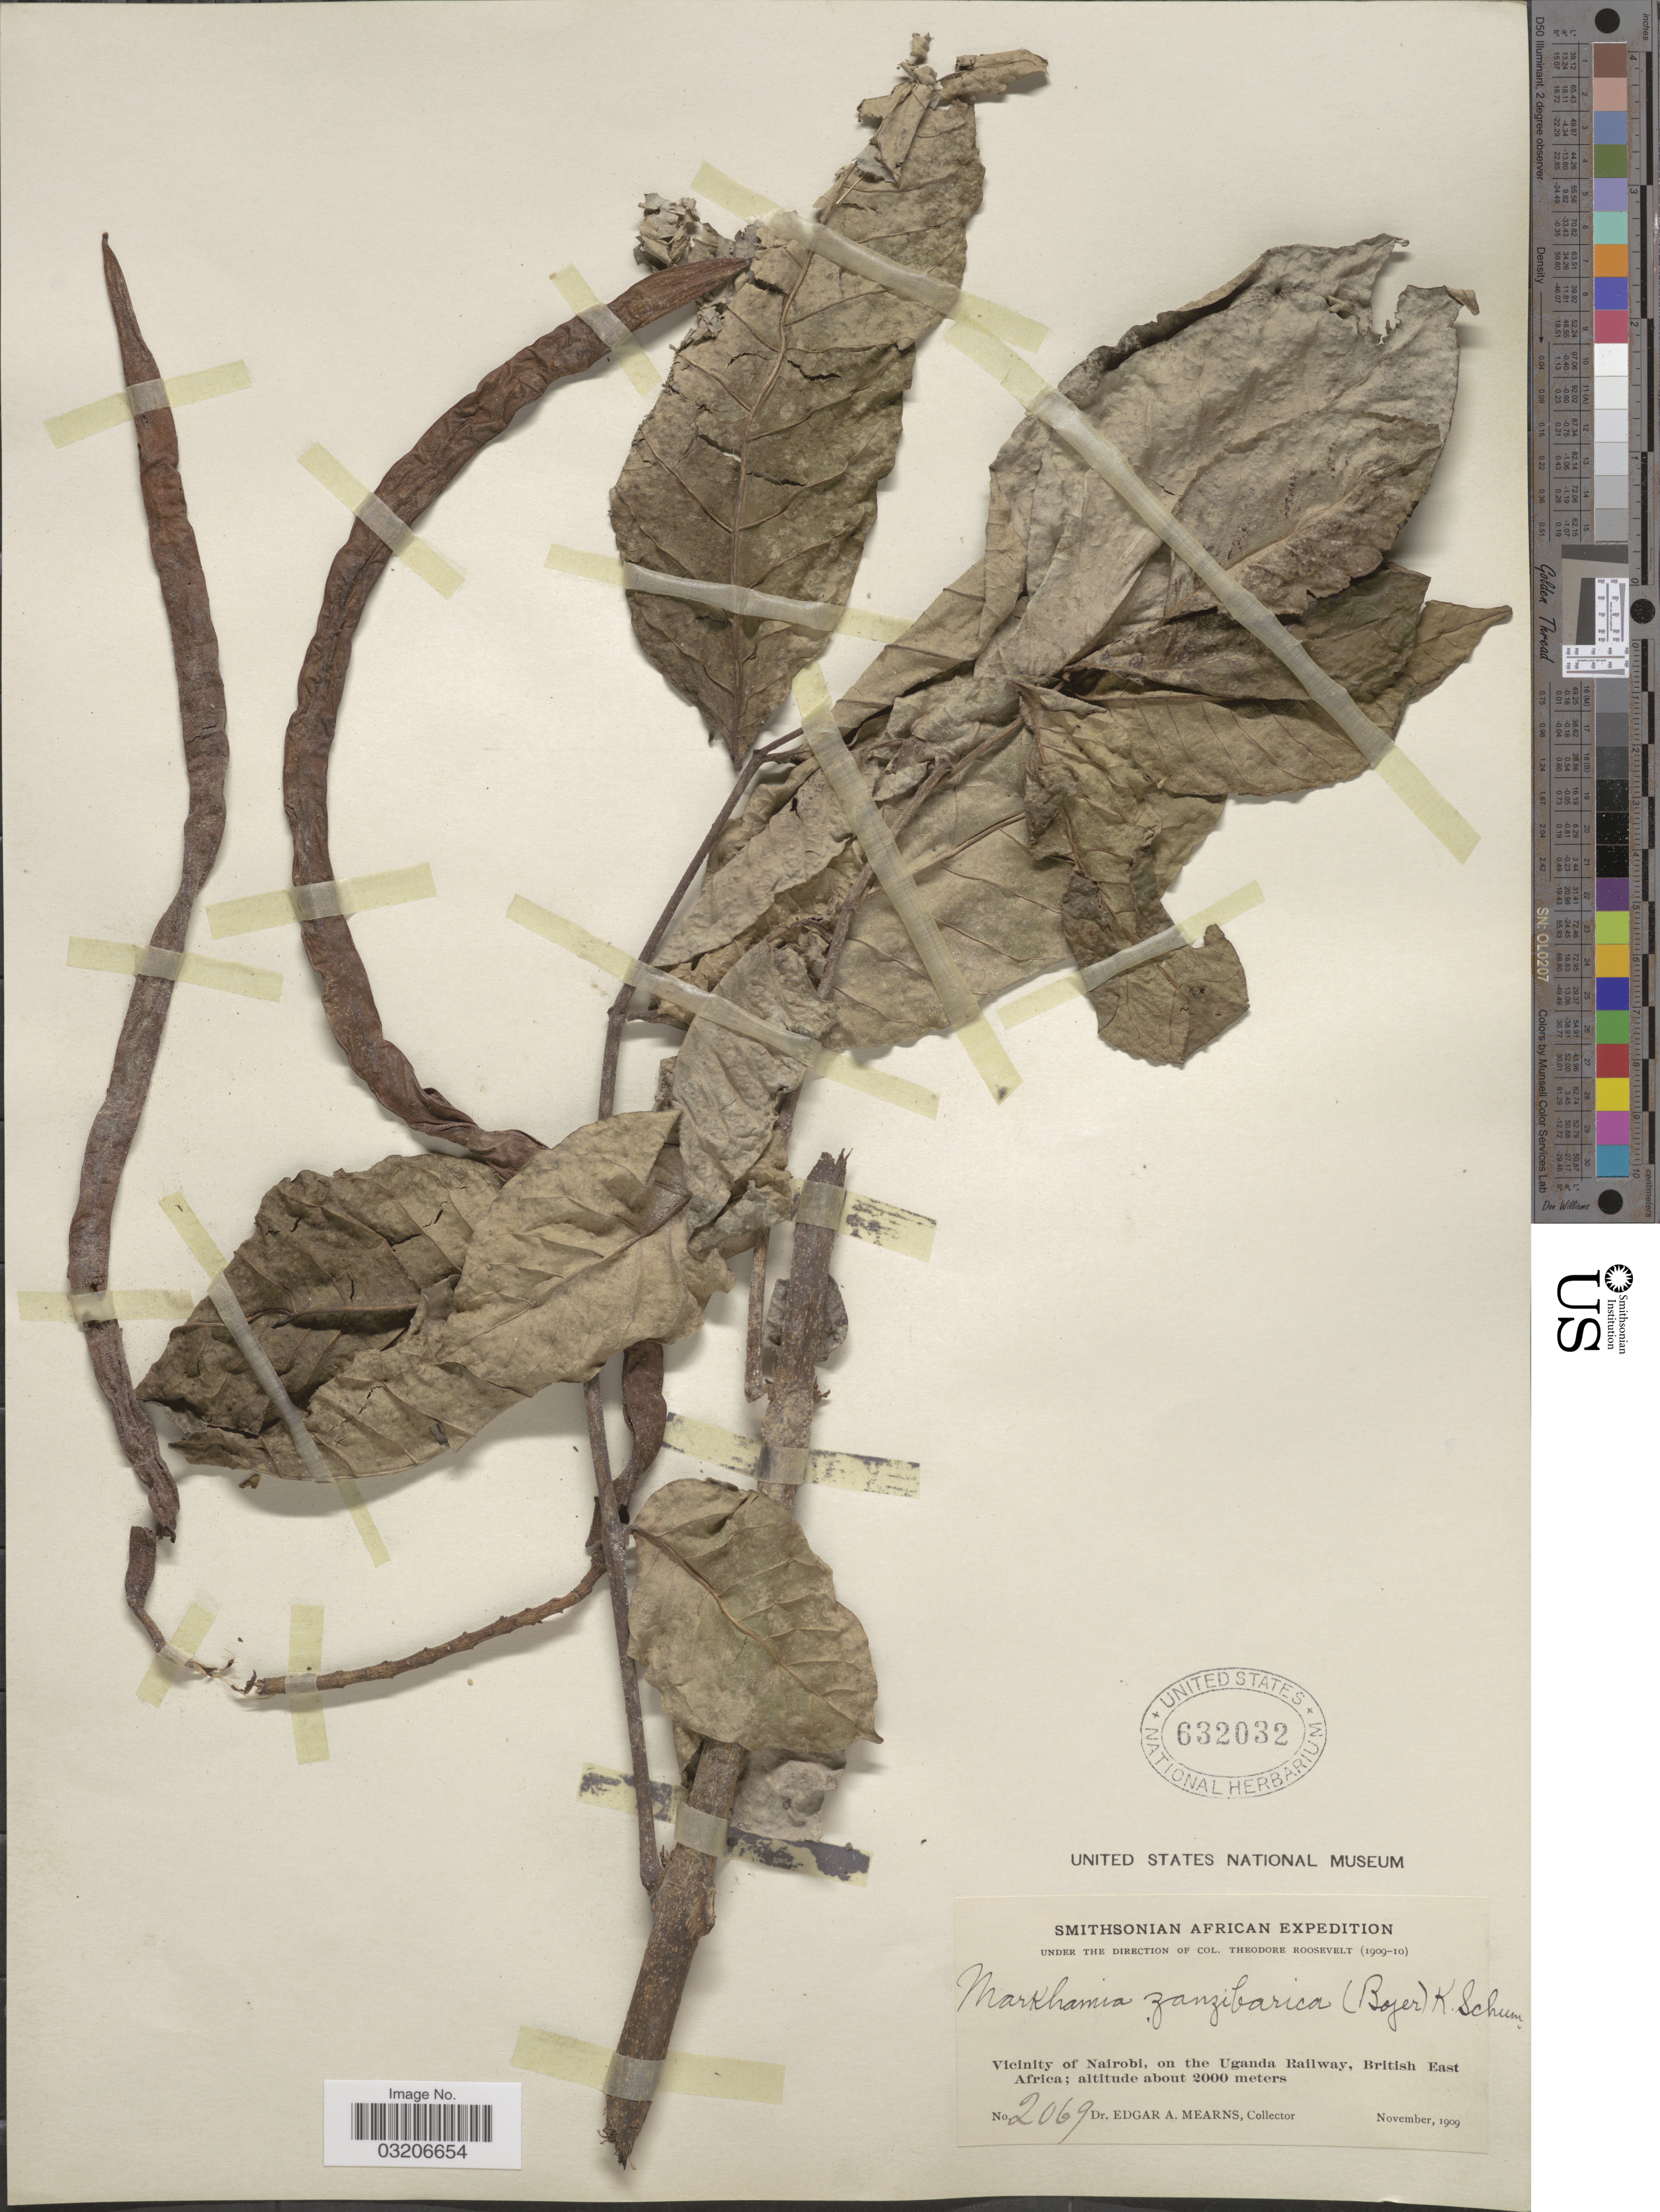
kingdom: Plantae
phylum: Tracheophyta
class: Magnoliopsida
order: Lamiales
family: Bignoniaceae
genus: Markhamia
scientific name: Markhamia zanzibarica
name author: (Bojer ex DC.) K. Schum.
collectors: E. A. Mearns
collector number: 2069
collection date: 1909-11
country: Kenya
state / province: Nairobi Area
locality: Vicinity of Nairobi, on the Uganda Railway, British East Africa.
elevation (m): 2000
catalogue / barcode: US 632032